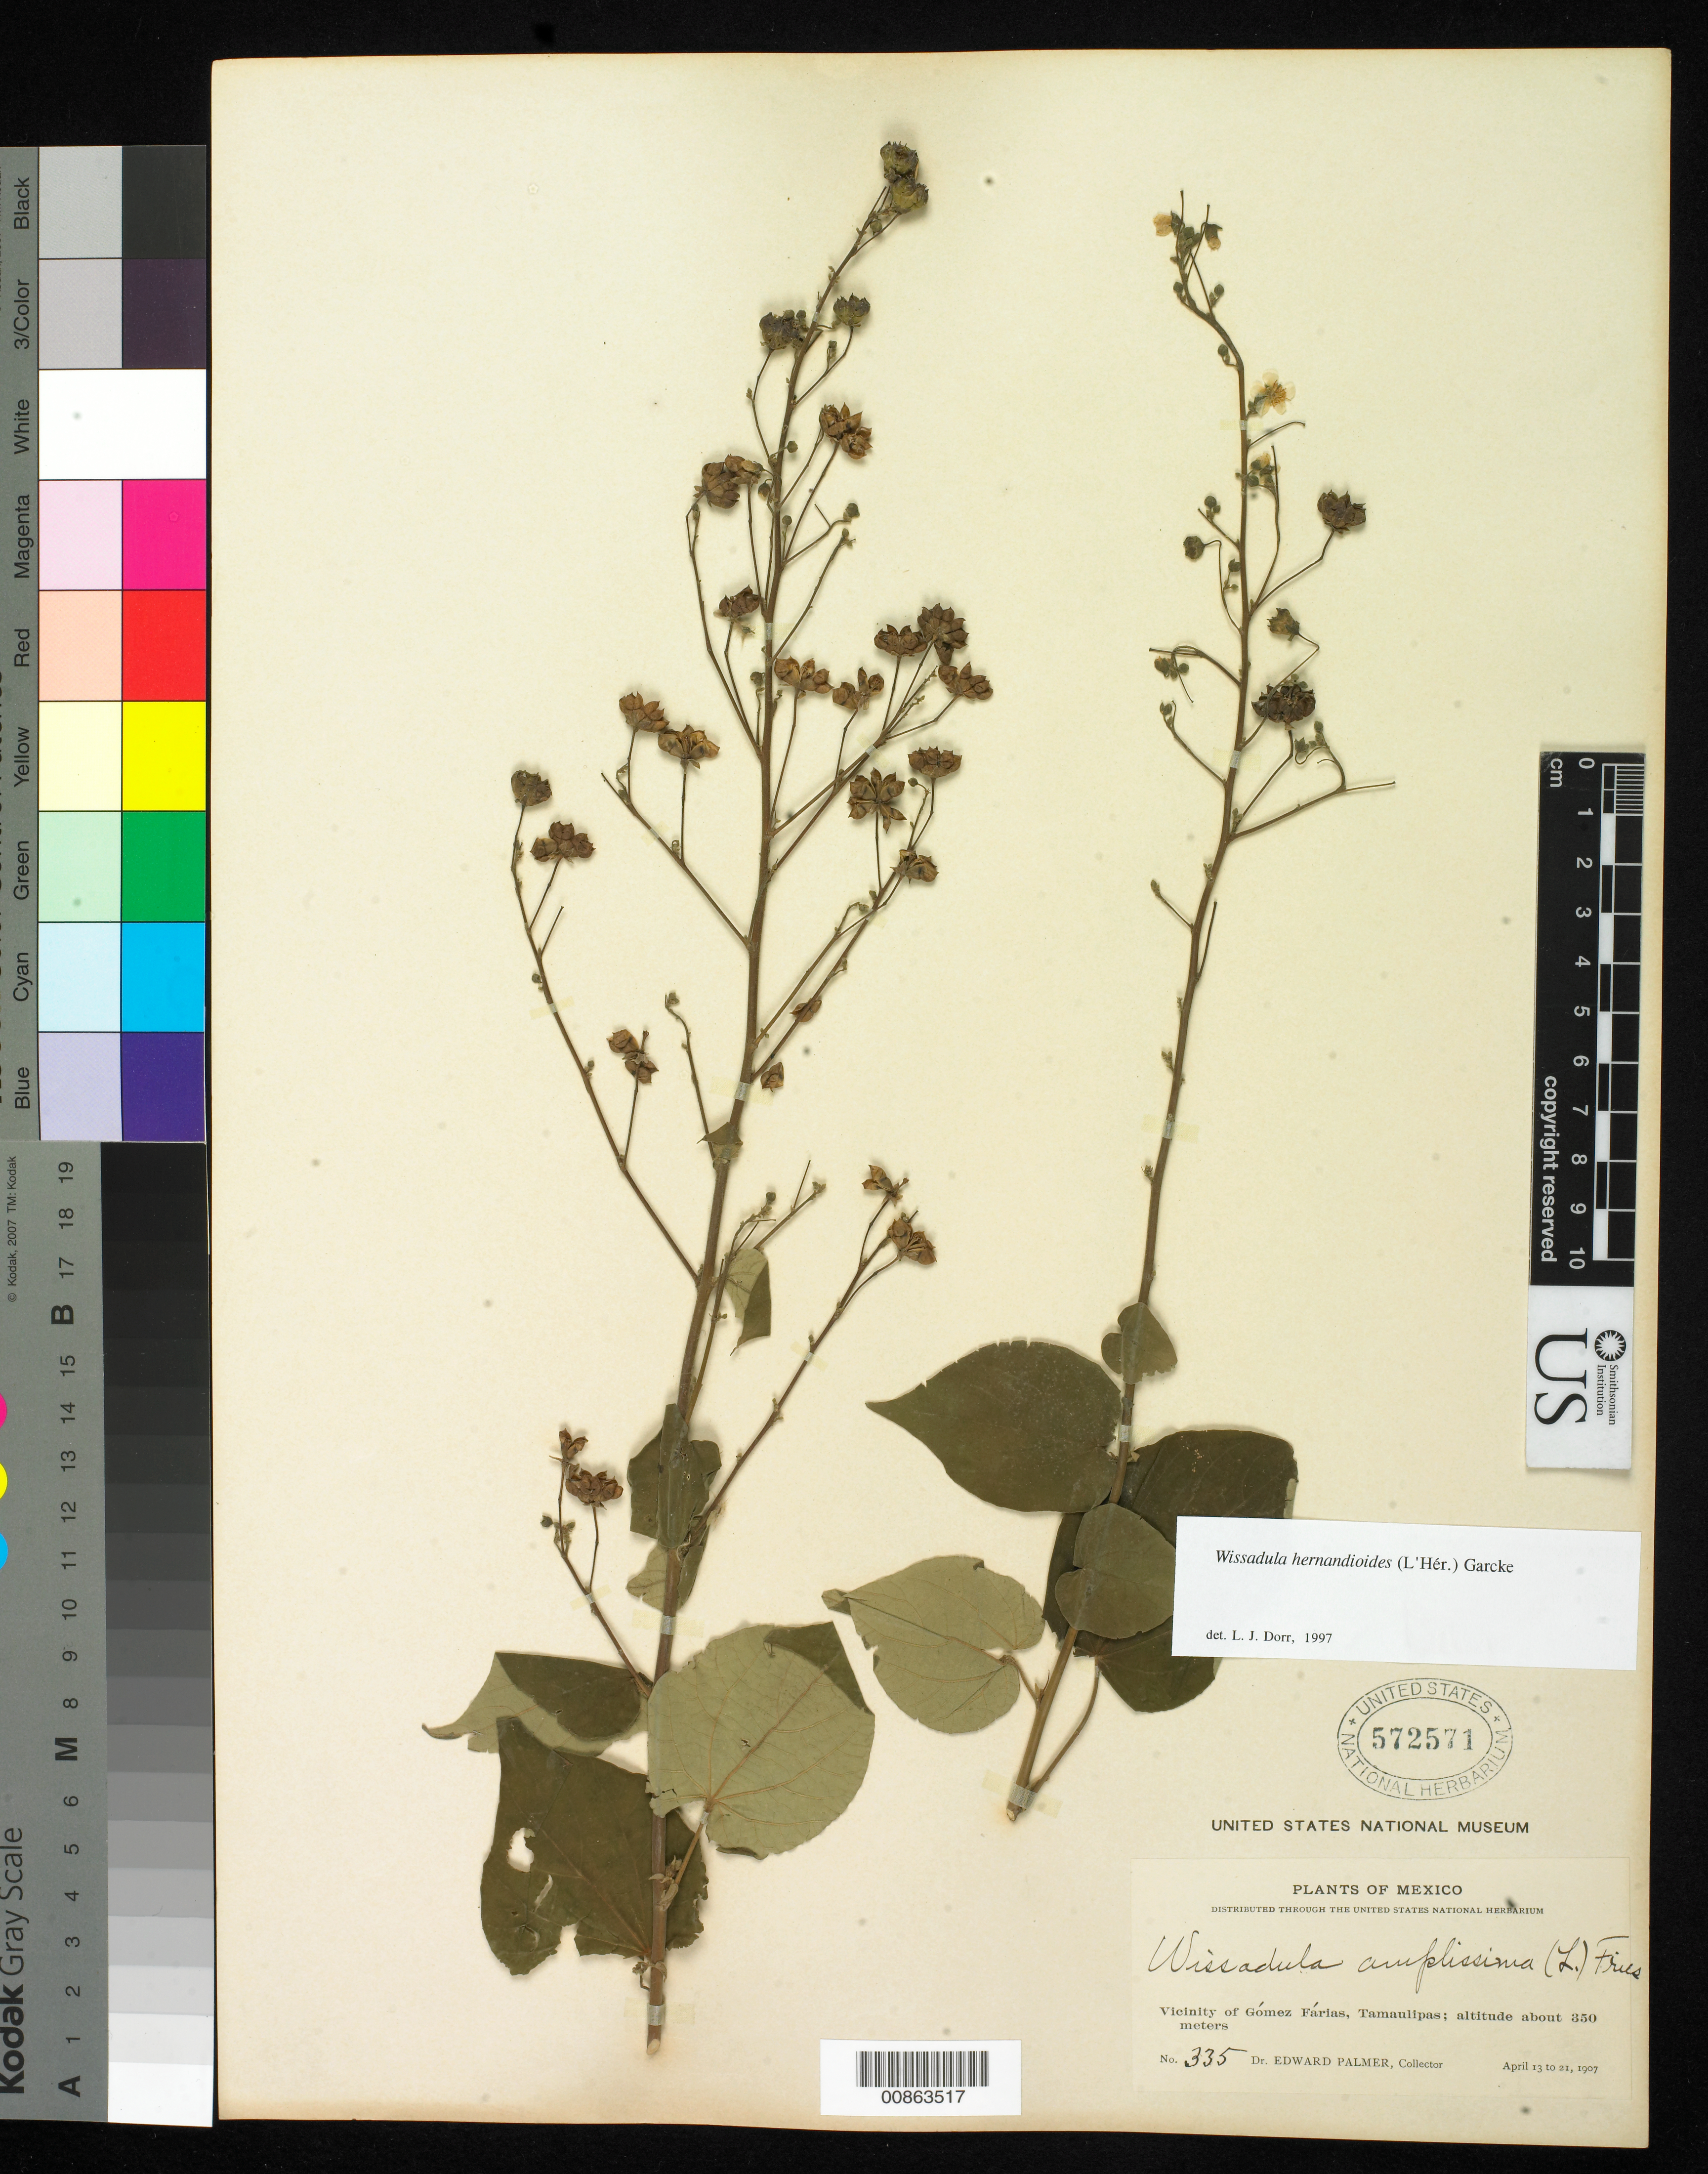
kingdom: Plantae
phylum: Tracheophyta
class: Magnoliopsida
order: Malvales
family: Malvaceae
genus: Wissadula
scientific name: Wissadula hernandioides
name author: (L'Hér.) Garcke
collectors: E. Palmer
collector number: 335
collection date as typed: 13 Apr 1907 to 21 Apr 1907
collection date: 1907-04-13/1907-04-21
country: Mexico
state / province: Tamaulipas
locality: Vicinity of Gómez Farias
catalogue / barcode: US 572571